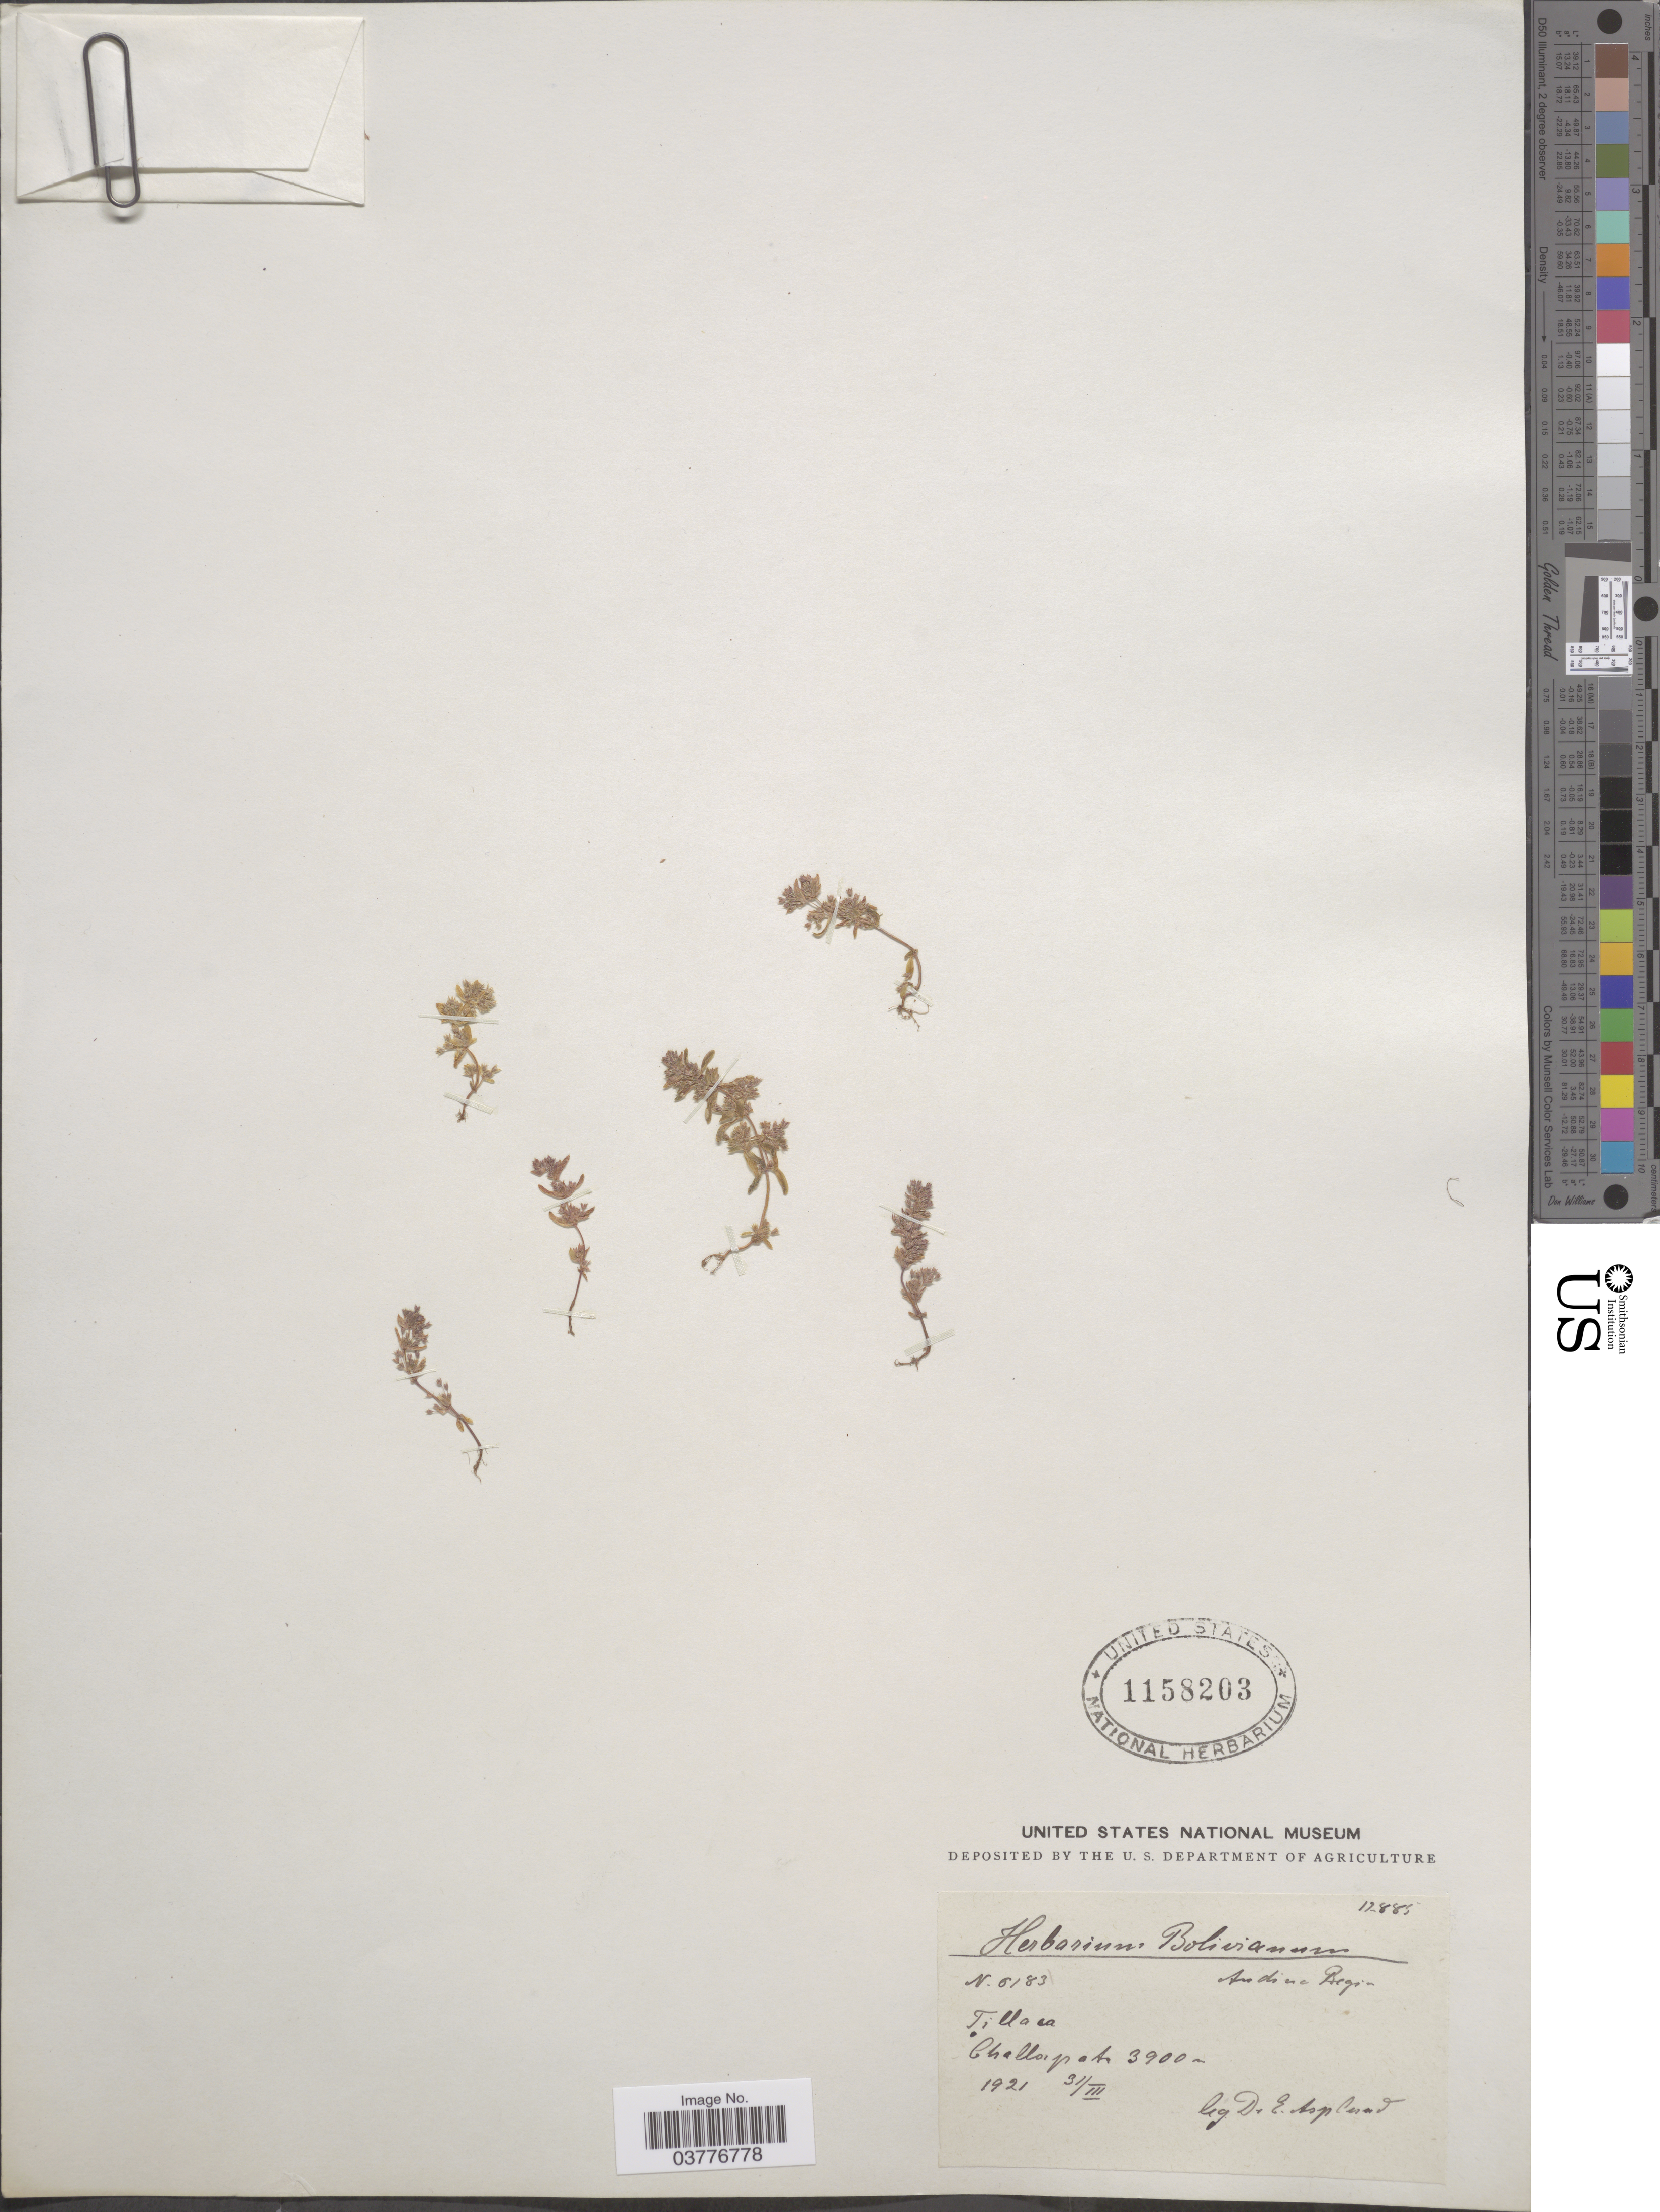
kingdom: Plantae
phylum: Tracheophyta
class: Magnoliopsida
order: Saxifragales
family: Crassulaceae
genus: Crassula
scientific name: Crassula sp.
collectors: E. Asplund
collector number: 6183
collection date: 1921-03-31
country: Bolivia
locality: Andine Regio. Challapata.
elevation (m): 3900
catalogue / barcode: US 1158203